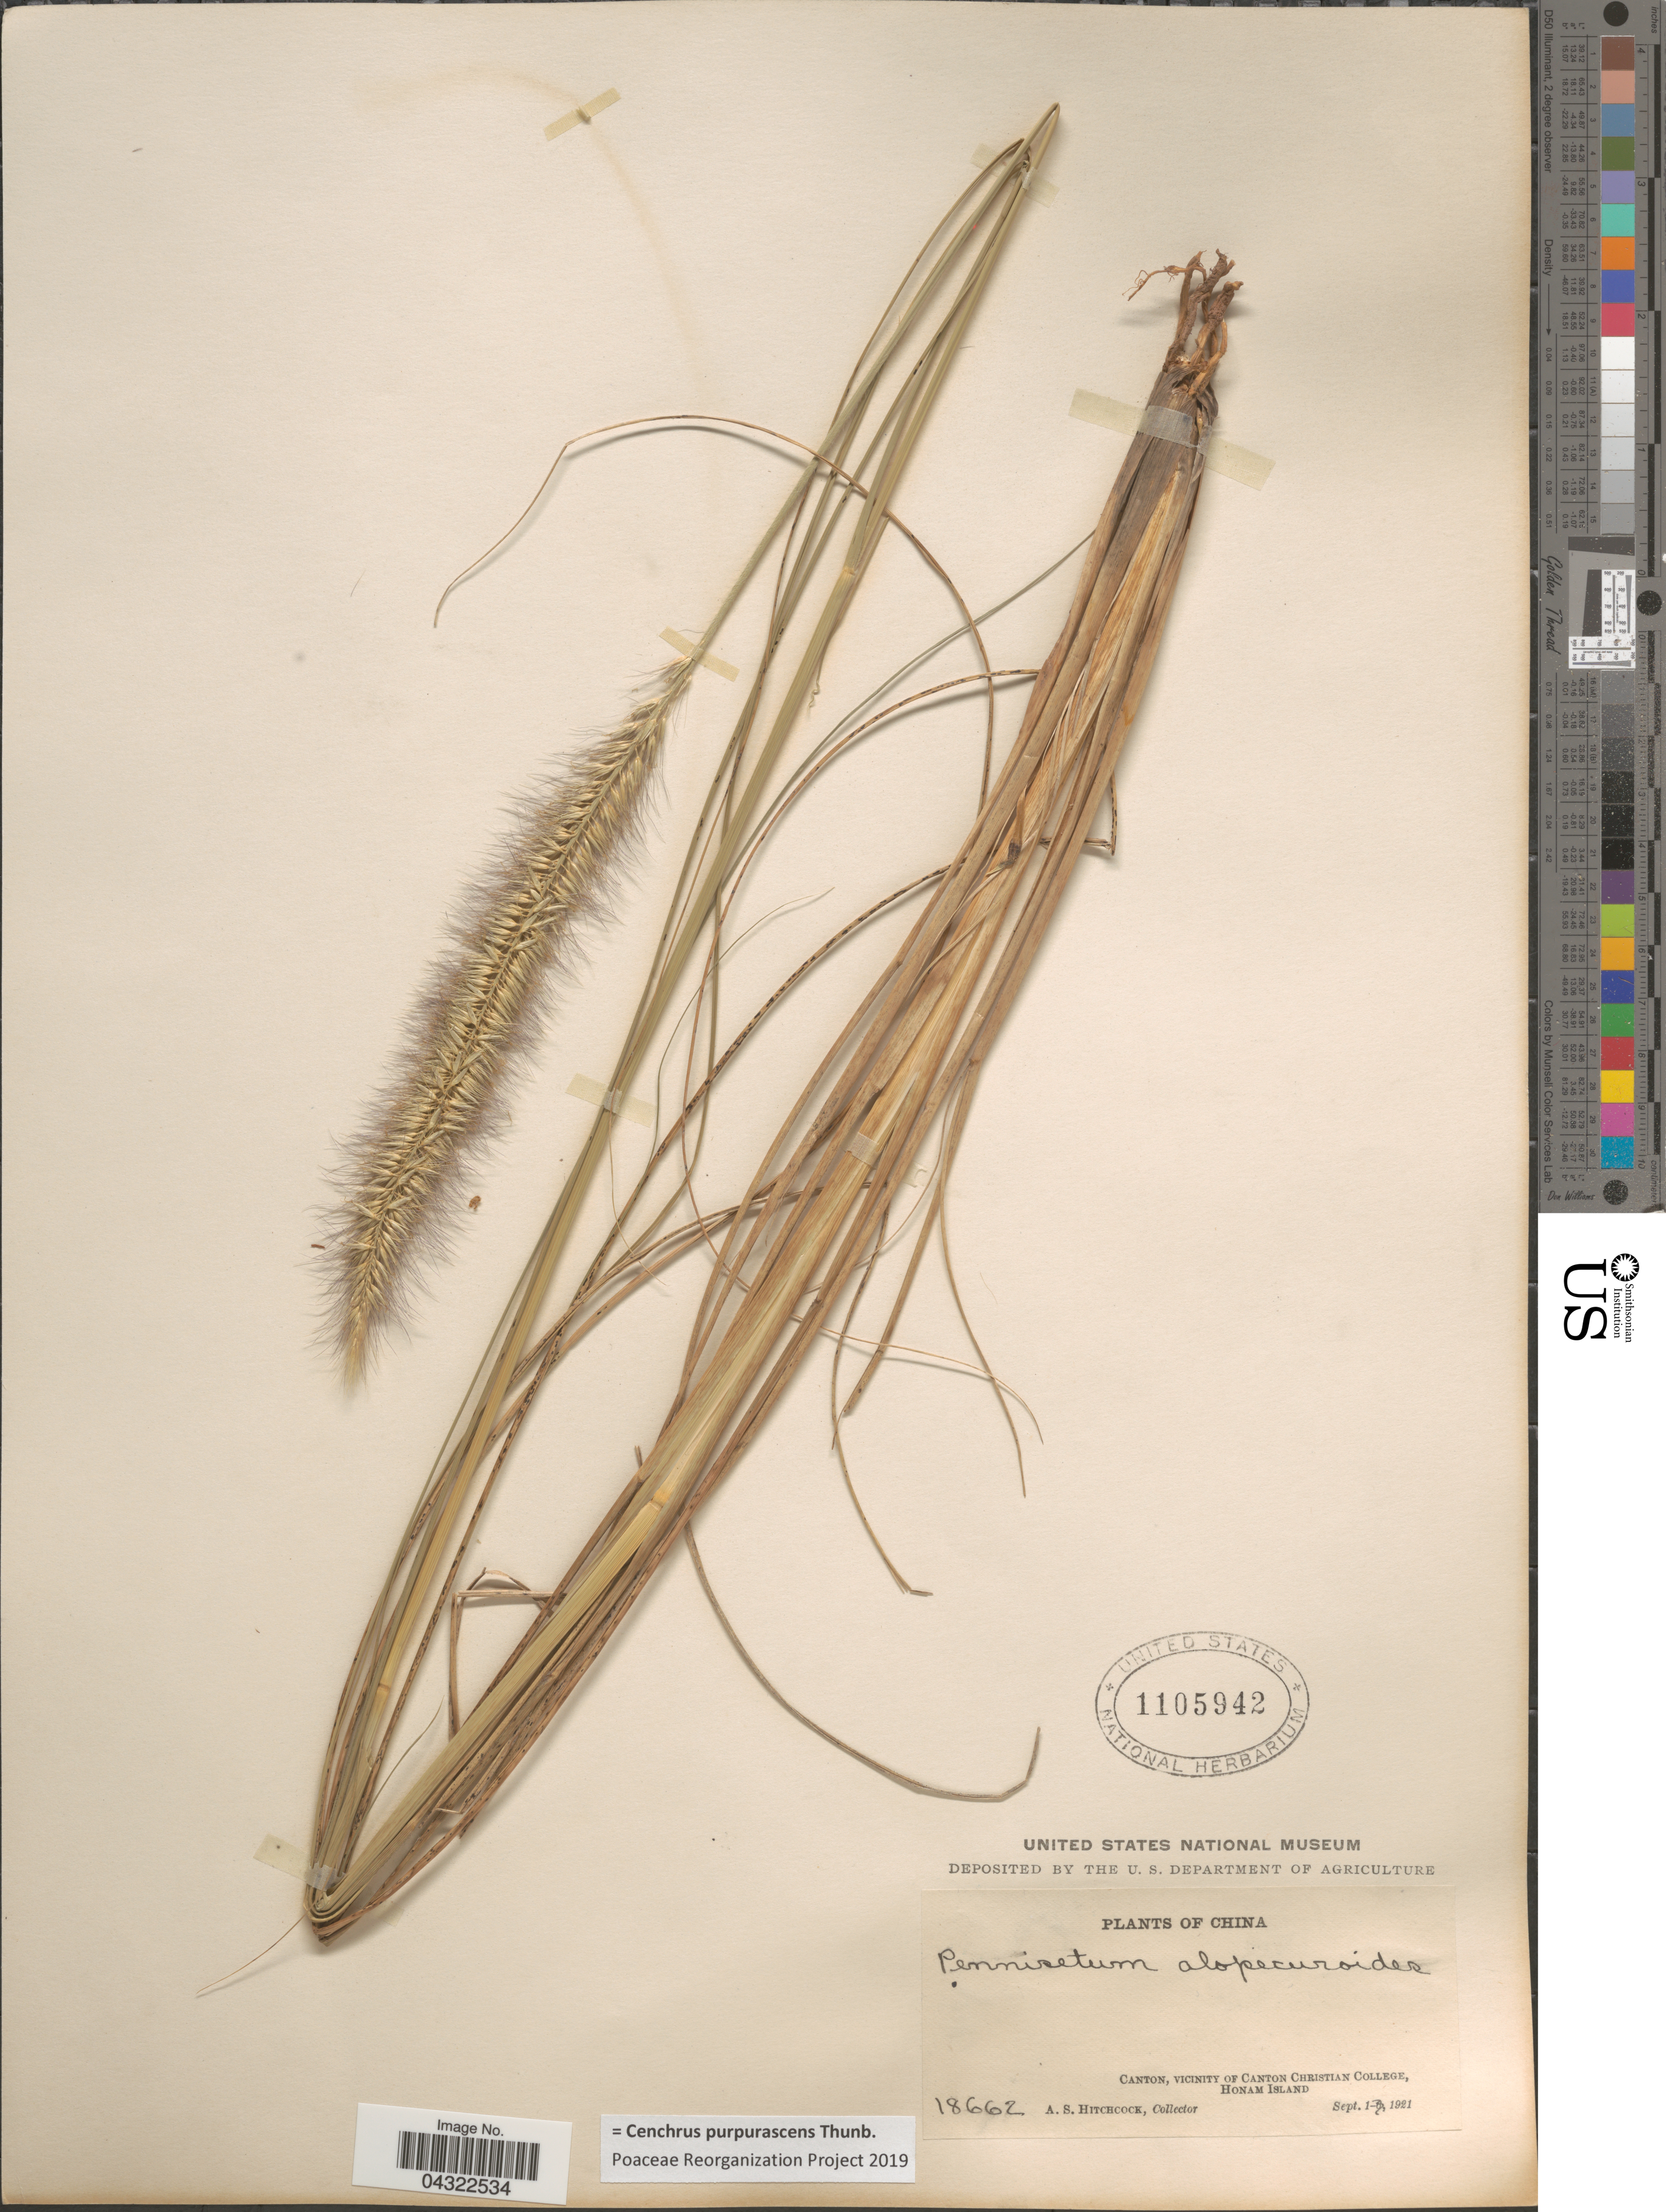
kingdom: Plantae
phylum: Tracheophyta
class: Liliopsida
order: Poales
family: Poaceae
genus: Cenchrus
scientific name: Cenchrus purpurascens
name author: Thunb.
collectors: A. S. Hitchcock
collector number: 18662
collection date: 1921-09-01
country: China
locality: Canton, Vicinity Of Canton Christian College, Honam Island.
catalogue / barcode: US 1105942